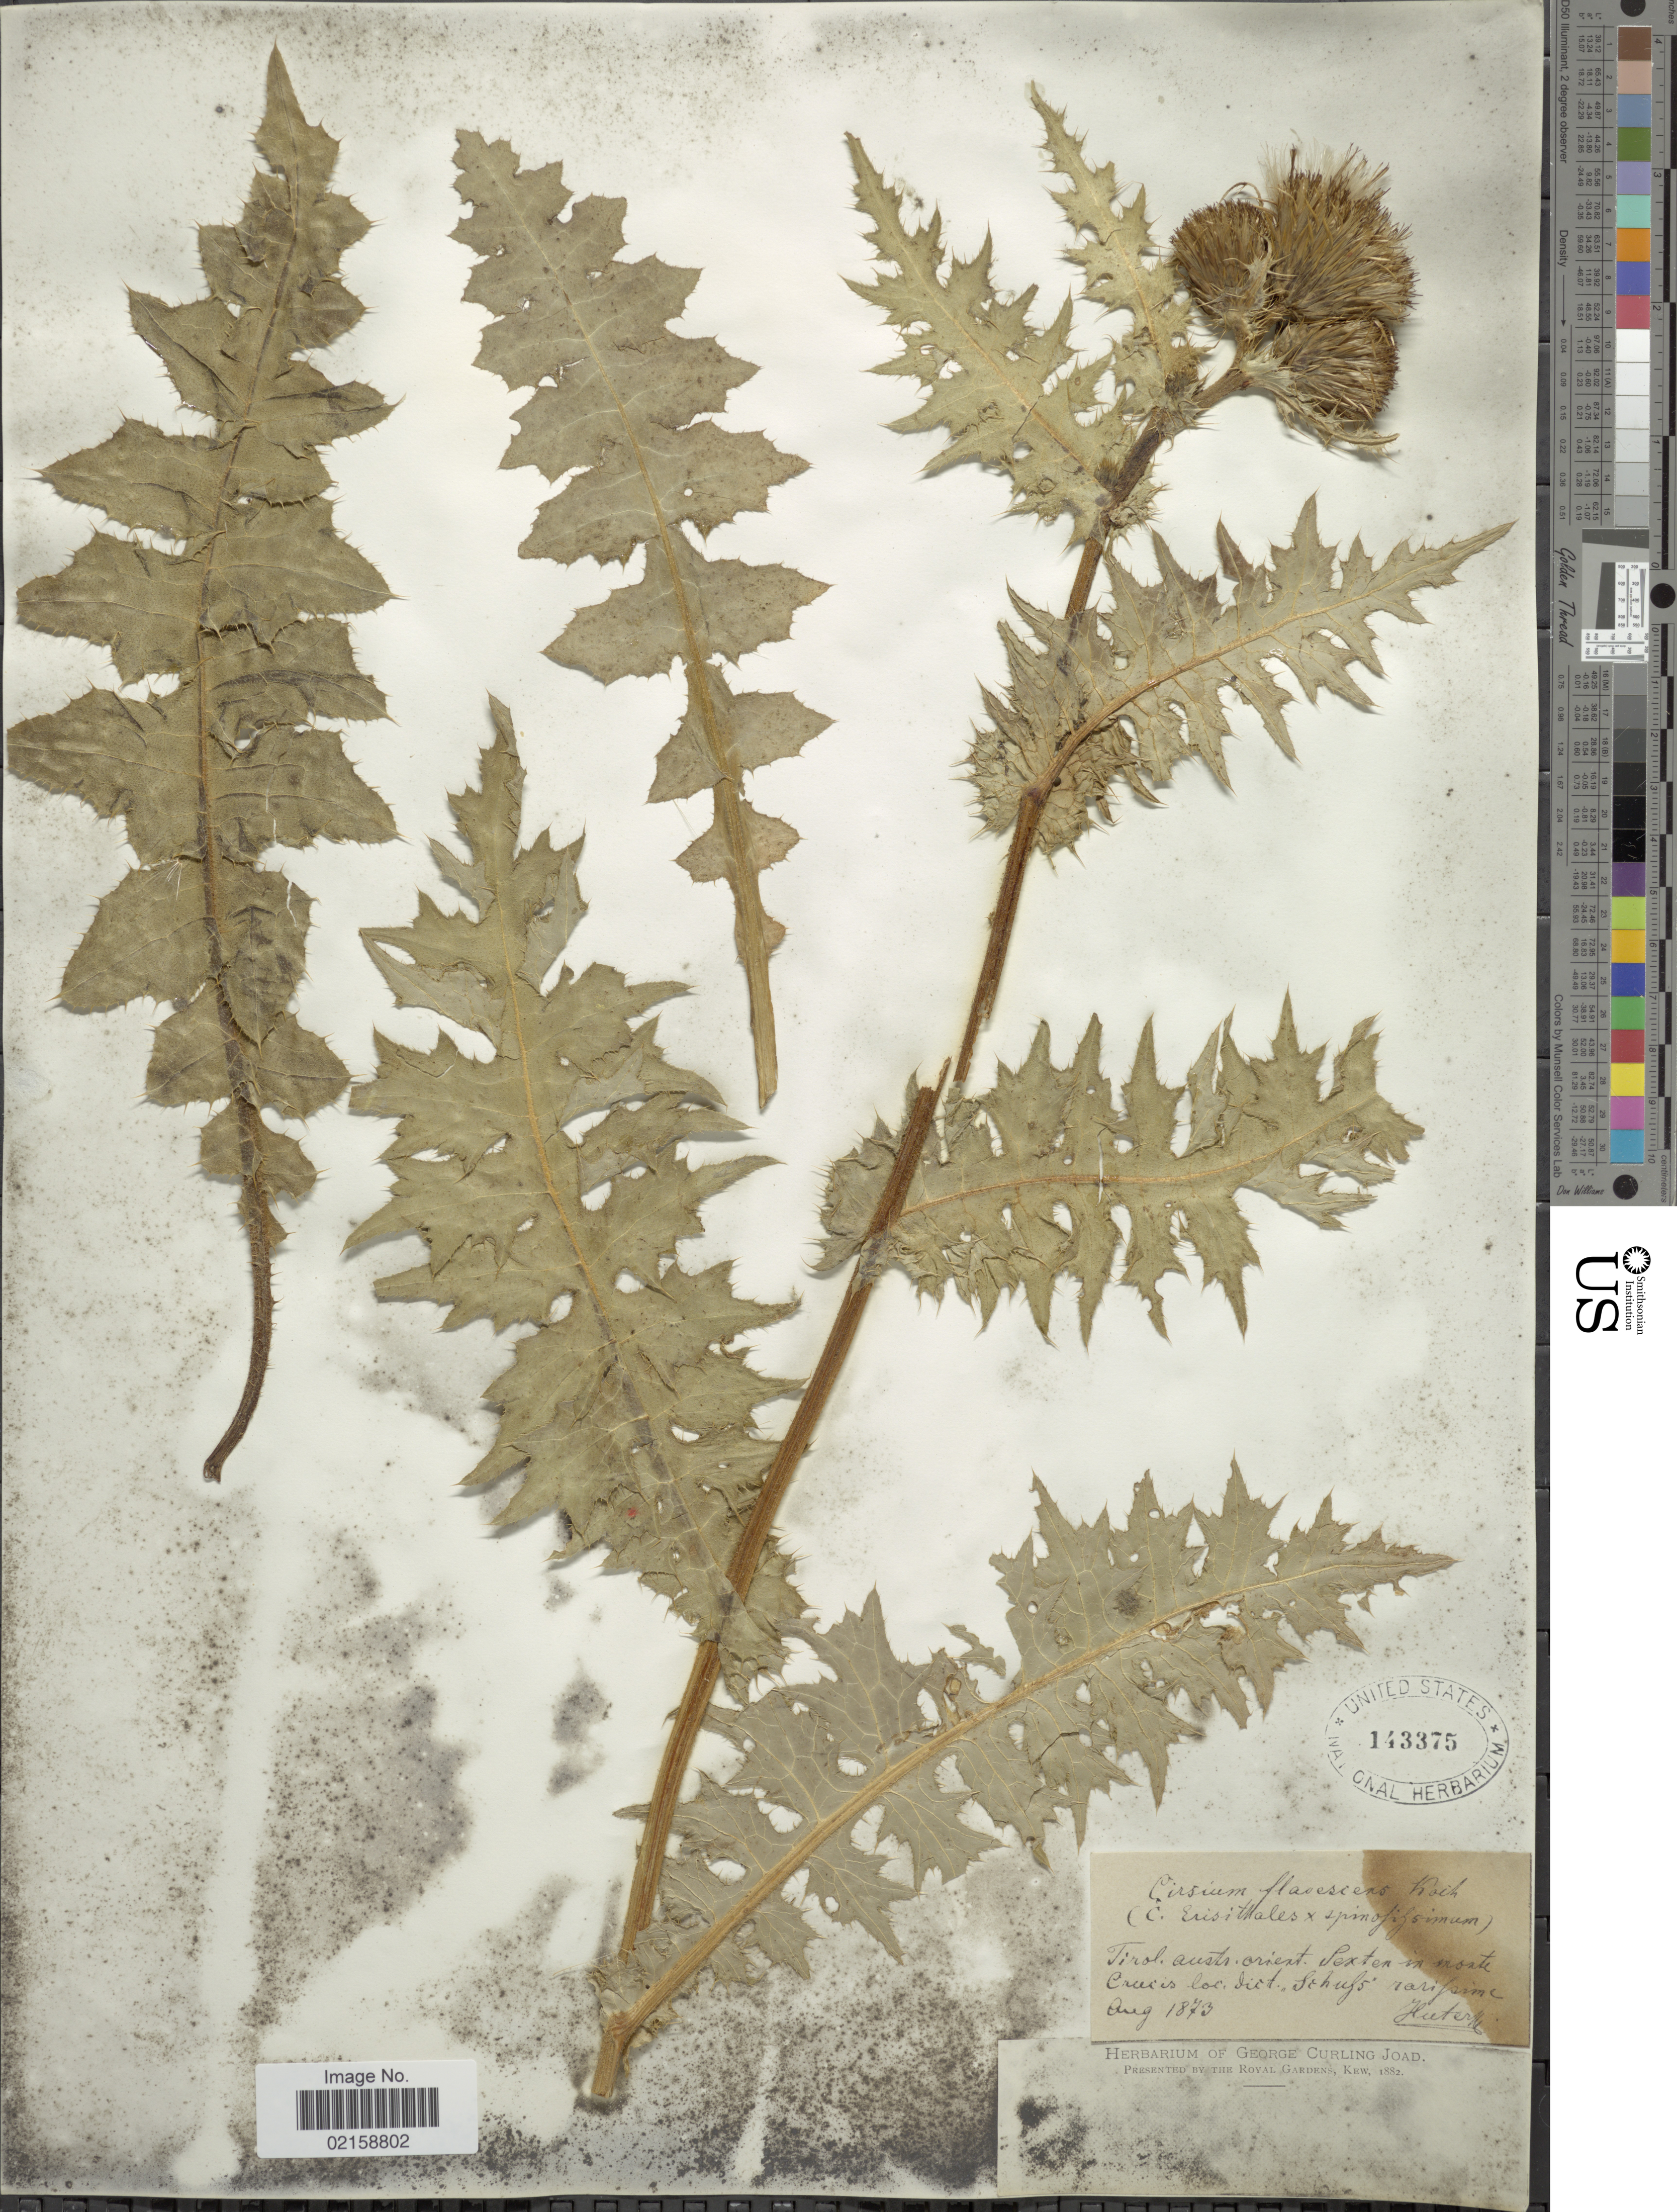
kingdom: Plantae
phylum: Tracheophyta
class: Magnoliopsida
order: Asterales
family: Asteraceae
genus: Cirsium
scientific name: Cirsium hypoleucum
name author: DC.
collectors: -. Huter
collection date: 1873-08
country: Austria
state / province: Tirol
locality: Aust. orient. Sexten in monte Cruicis loc. dict. "Schufts"rarifarme. [interpreted]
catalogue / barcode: US 143375